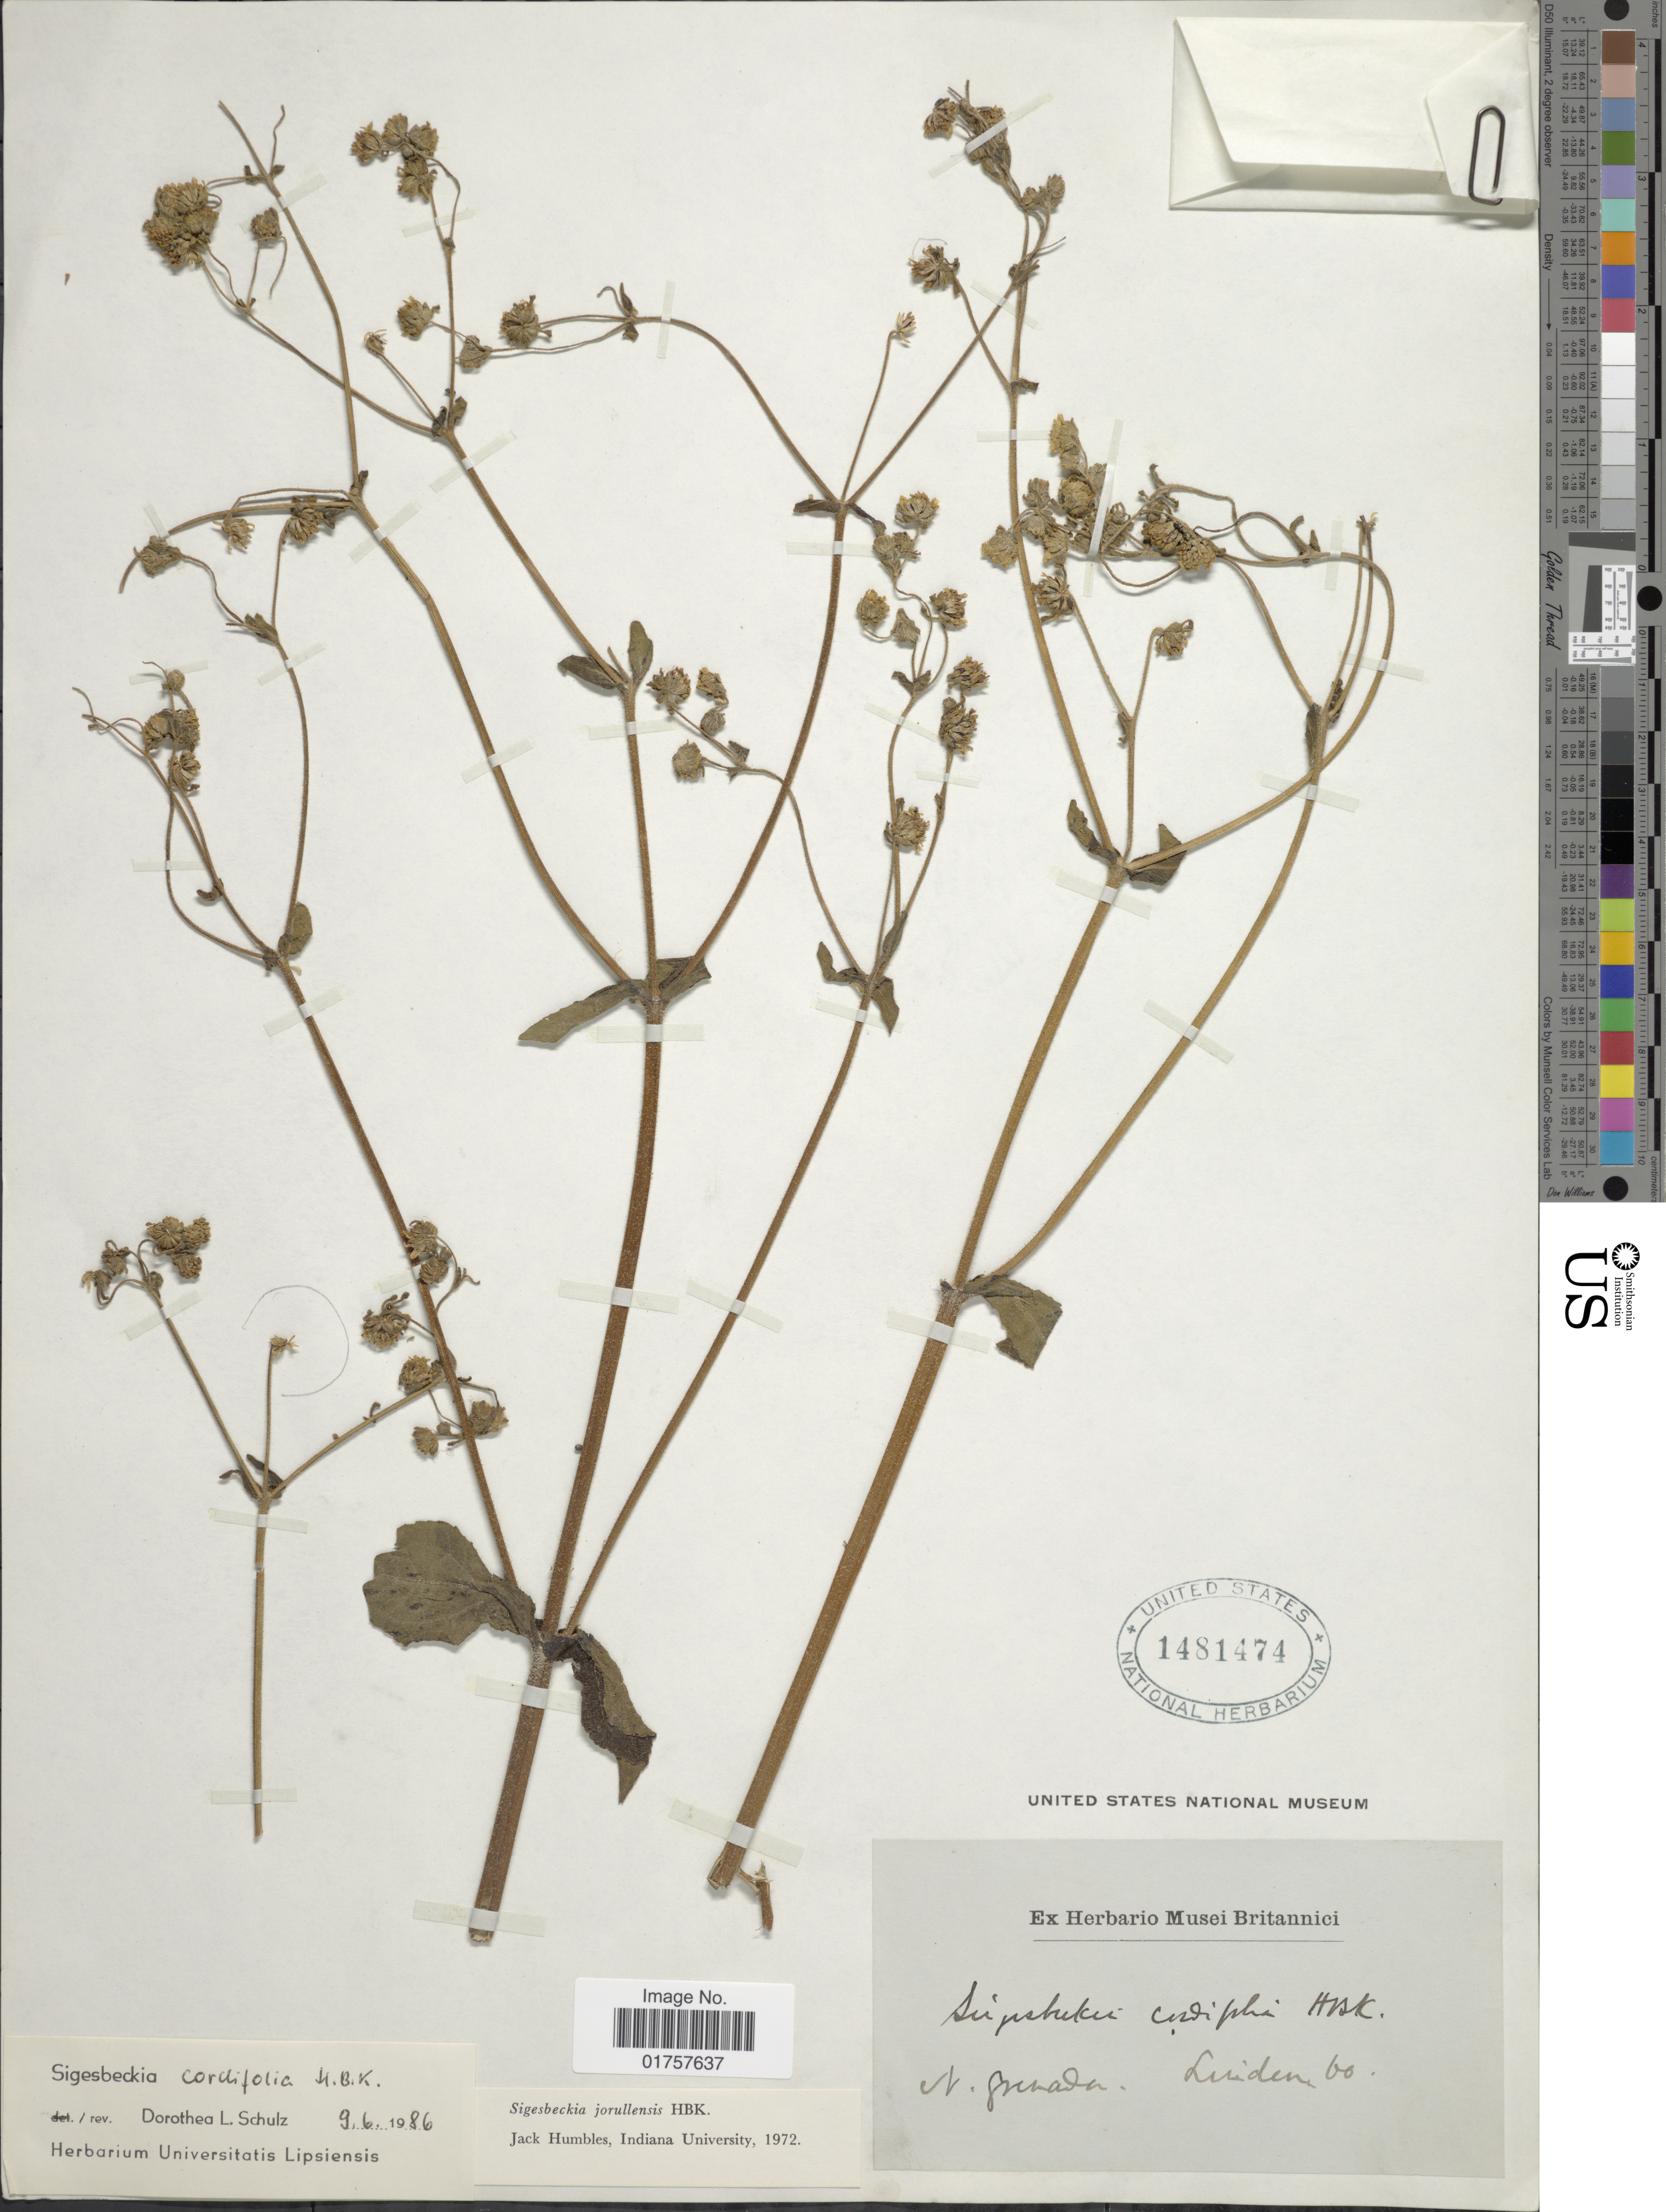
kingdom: Plantae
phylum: Tracheophyta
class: Magnoliopsida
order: Asterales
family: Asteraceae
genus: Sigesbeckia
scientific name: Sigesbeckia cordifolia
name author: Kunth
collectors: -. Luiden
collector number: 60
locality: N. Grenada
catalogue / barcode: US 1481474